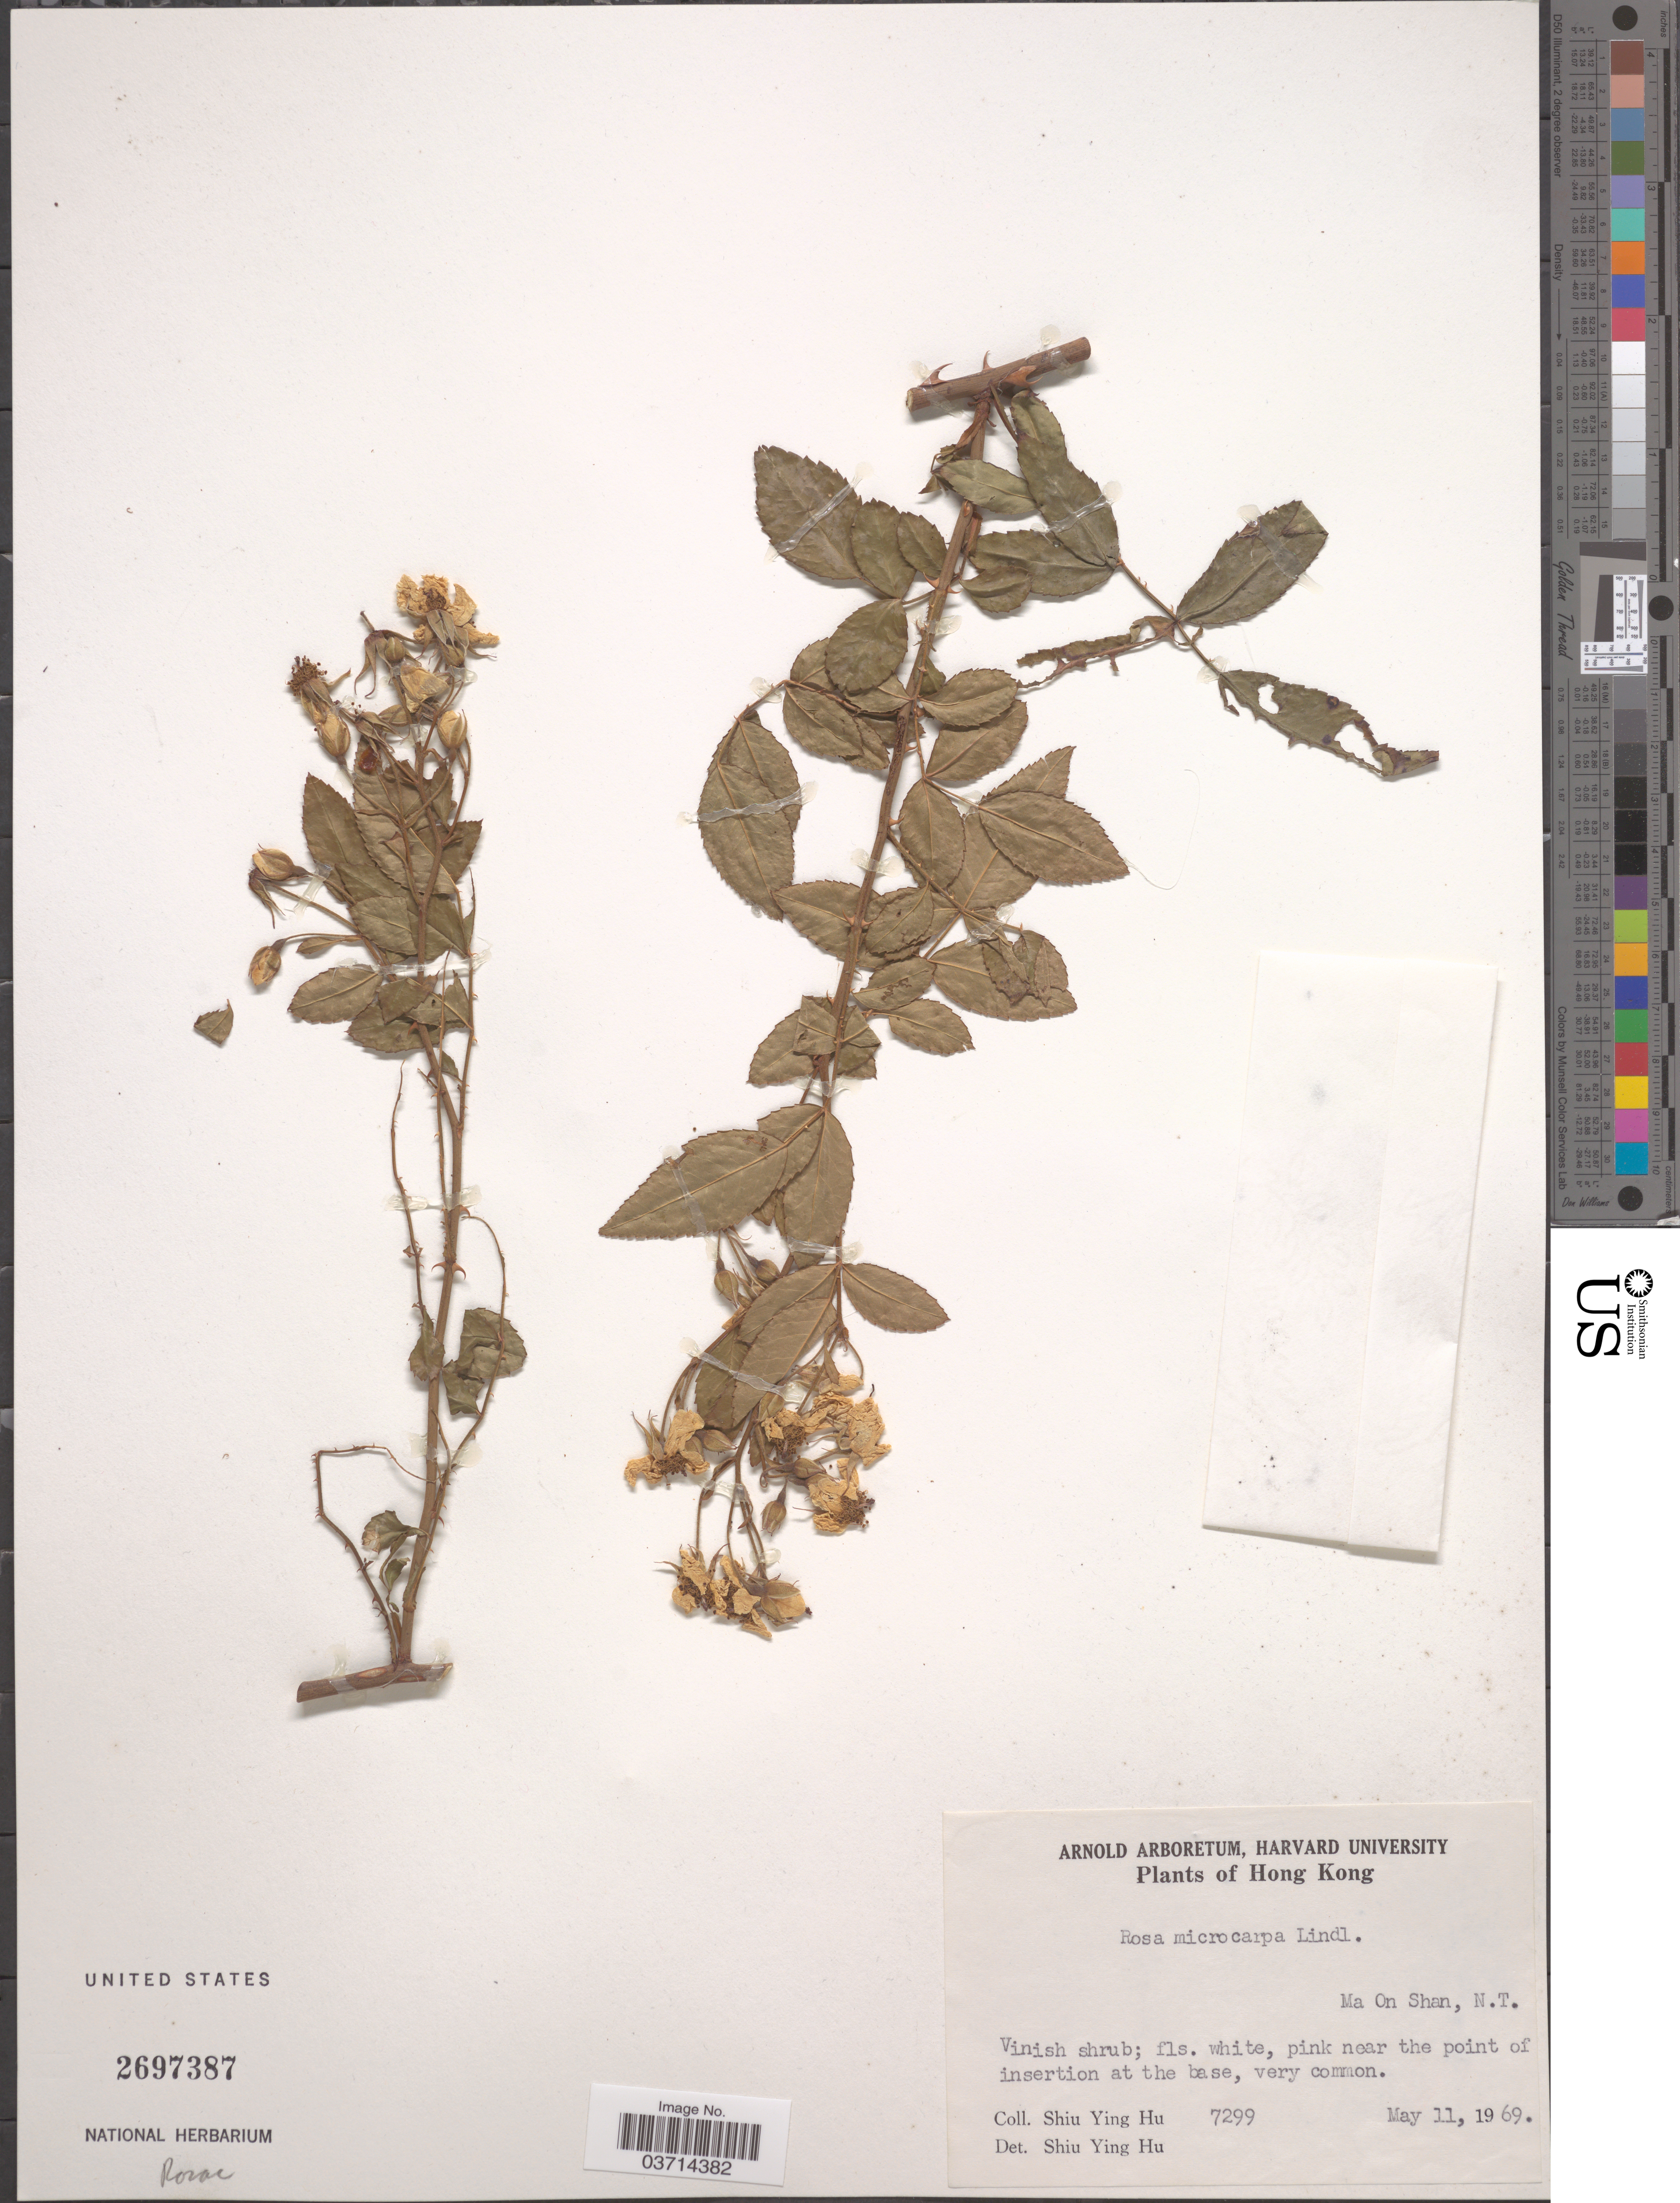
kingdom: Plantae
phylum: Tracheophyta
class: Magnoliopsida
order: Rosales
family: Rosaceae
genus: Rosa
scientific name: Rosa microcarpa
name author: Lindl.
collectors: S. Y. Hu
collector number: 7299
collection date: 1969-05-11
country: China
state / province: Hong Kong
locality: Ma On Shan, N. T.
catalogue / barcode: US 2697387